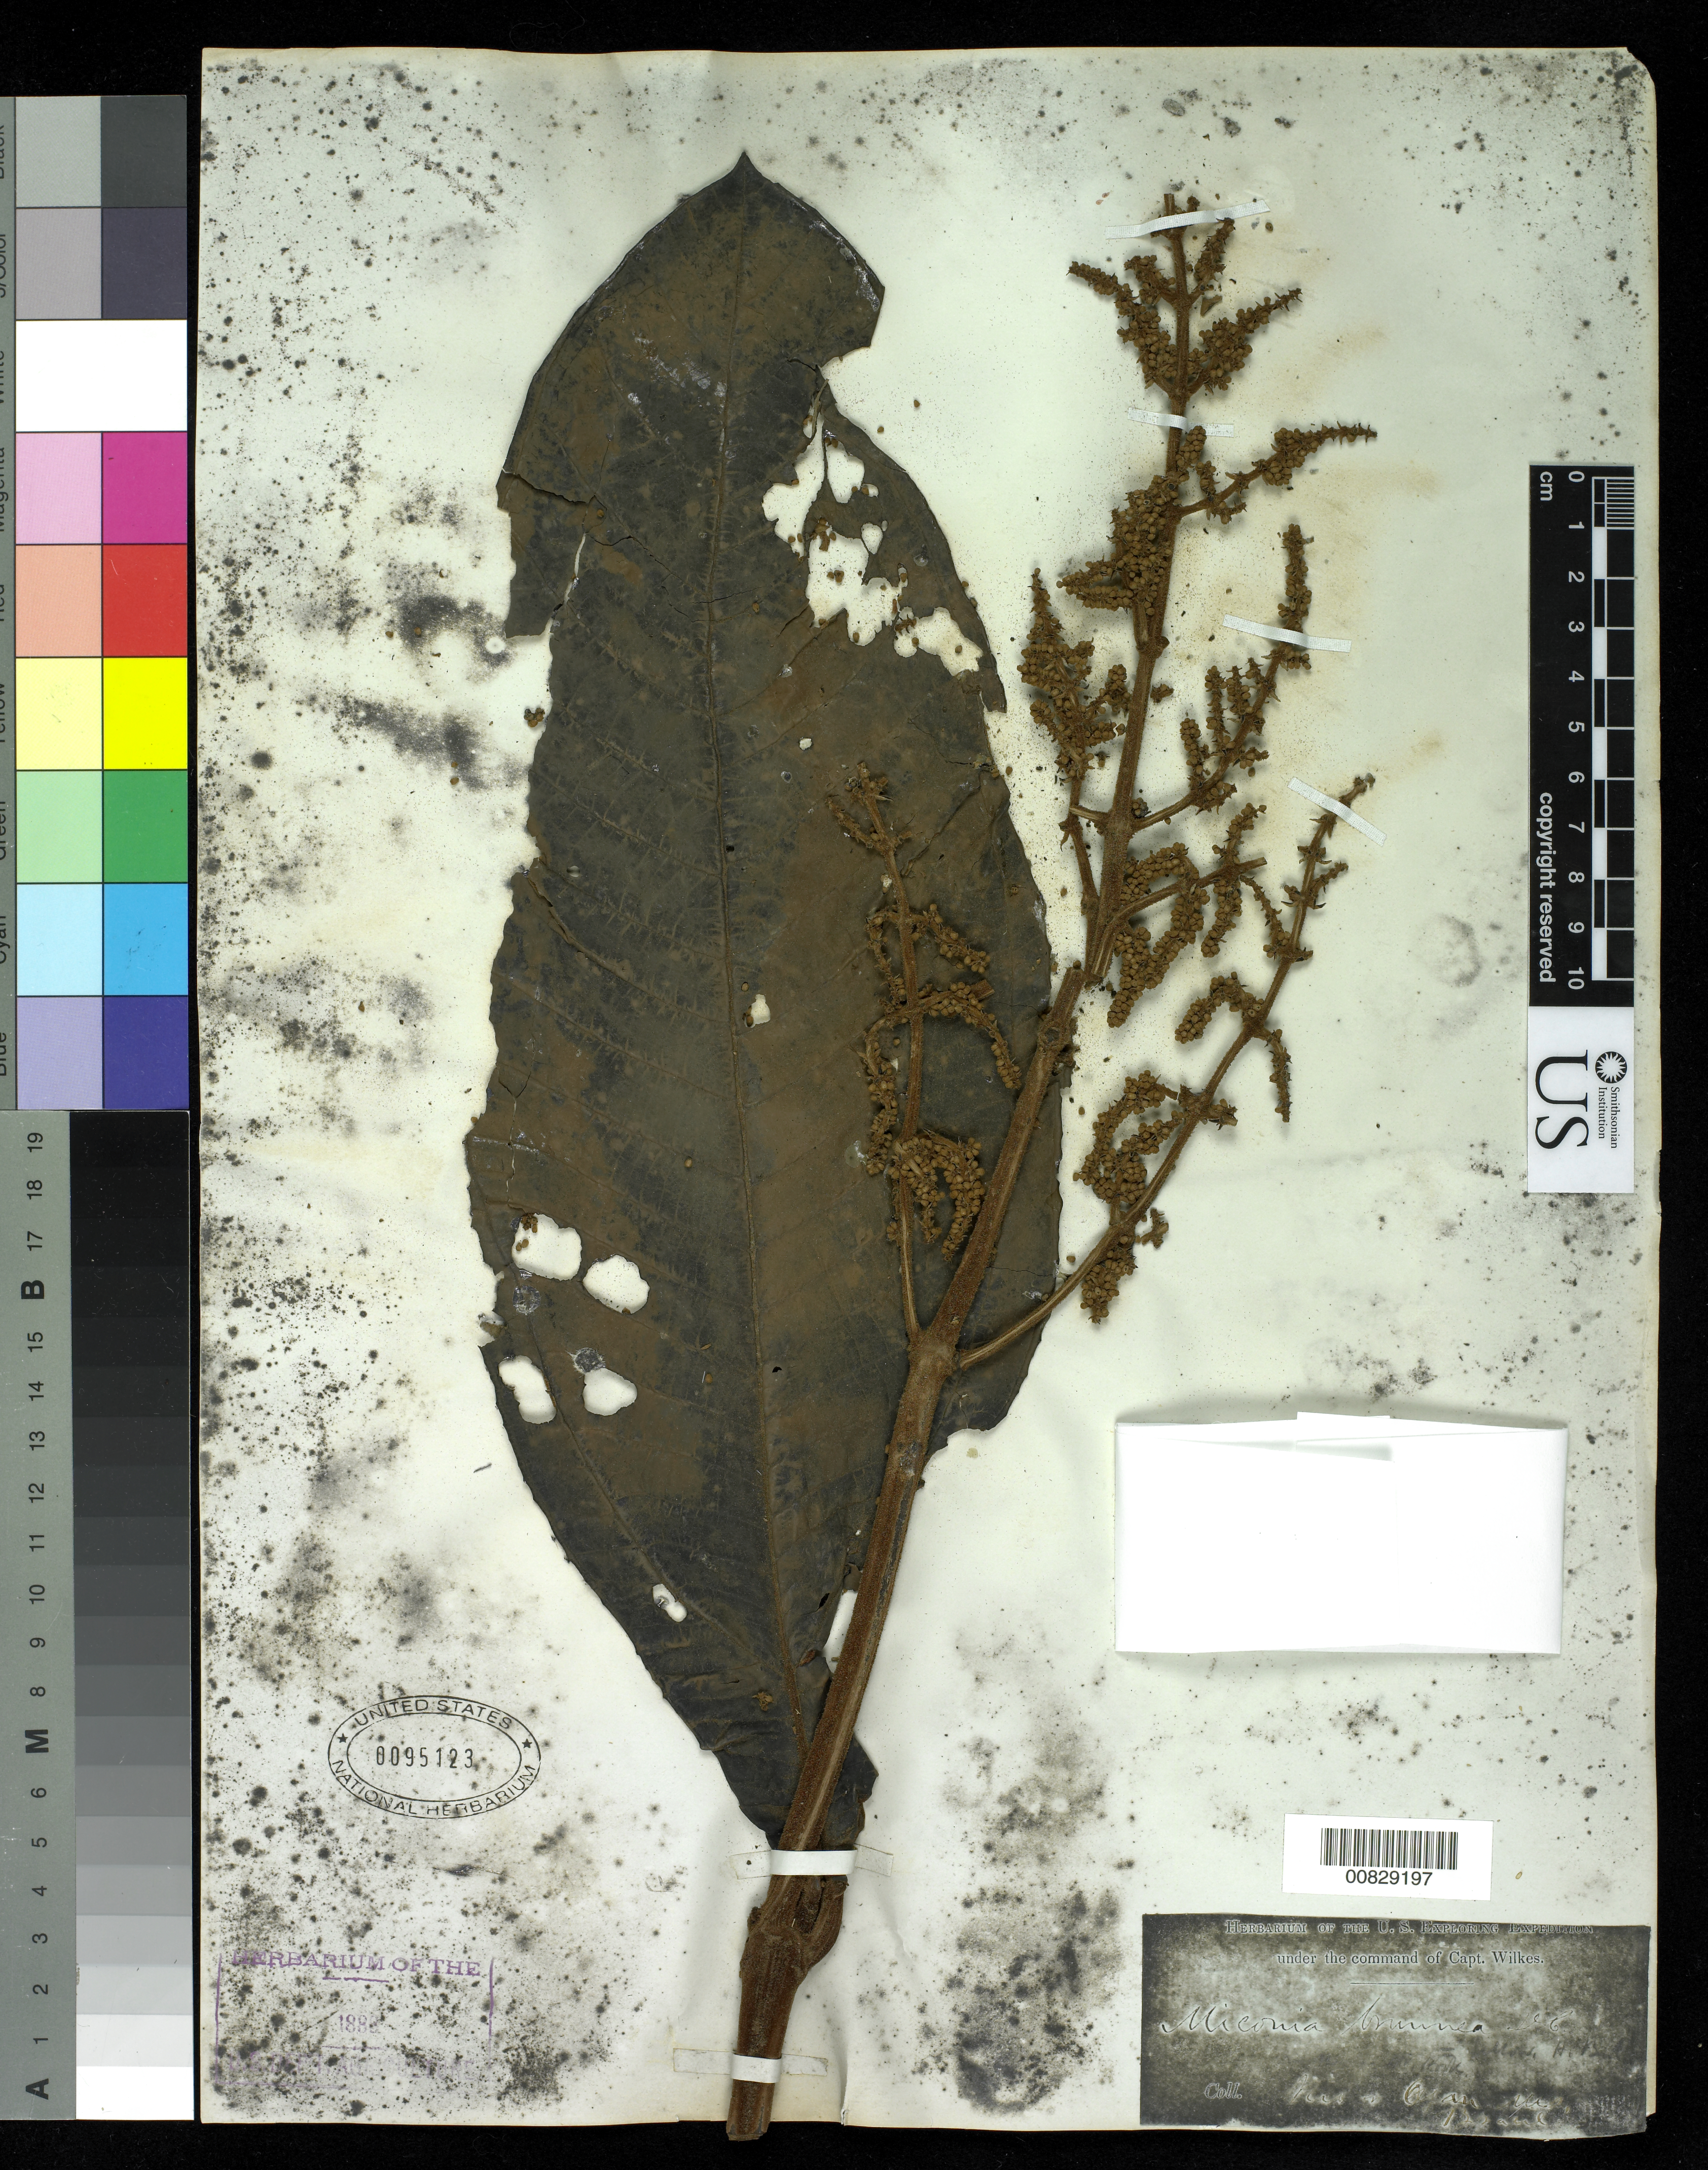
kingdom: Plantae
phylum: Tracheophyta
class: Magnoliopsida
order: Myrtales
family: Melastomataceae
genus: Miconia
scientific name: Miconia brunnea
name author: Mart. ex DC.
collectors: Wilkes Explor. Exped.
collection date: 1838/1842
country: Brazil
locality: Rio & Organ Mts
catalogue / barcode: US 95123